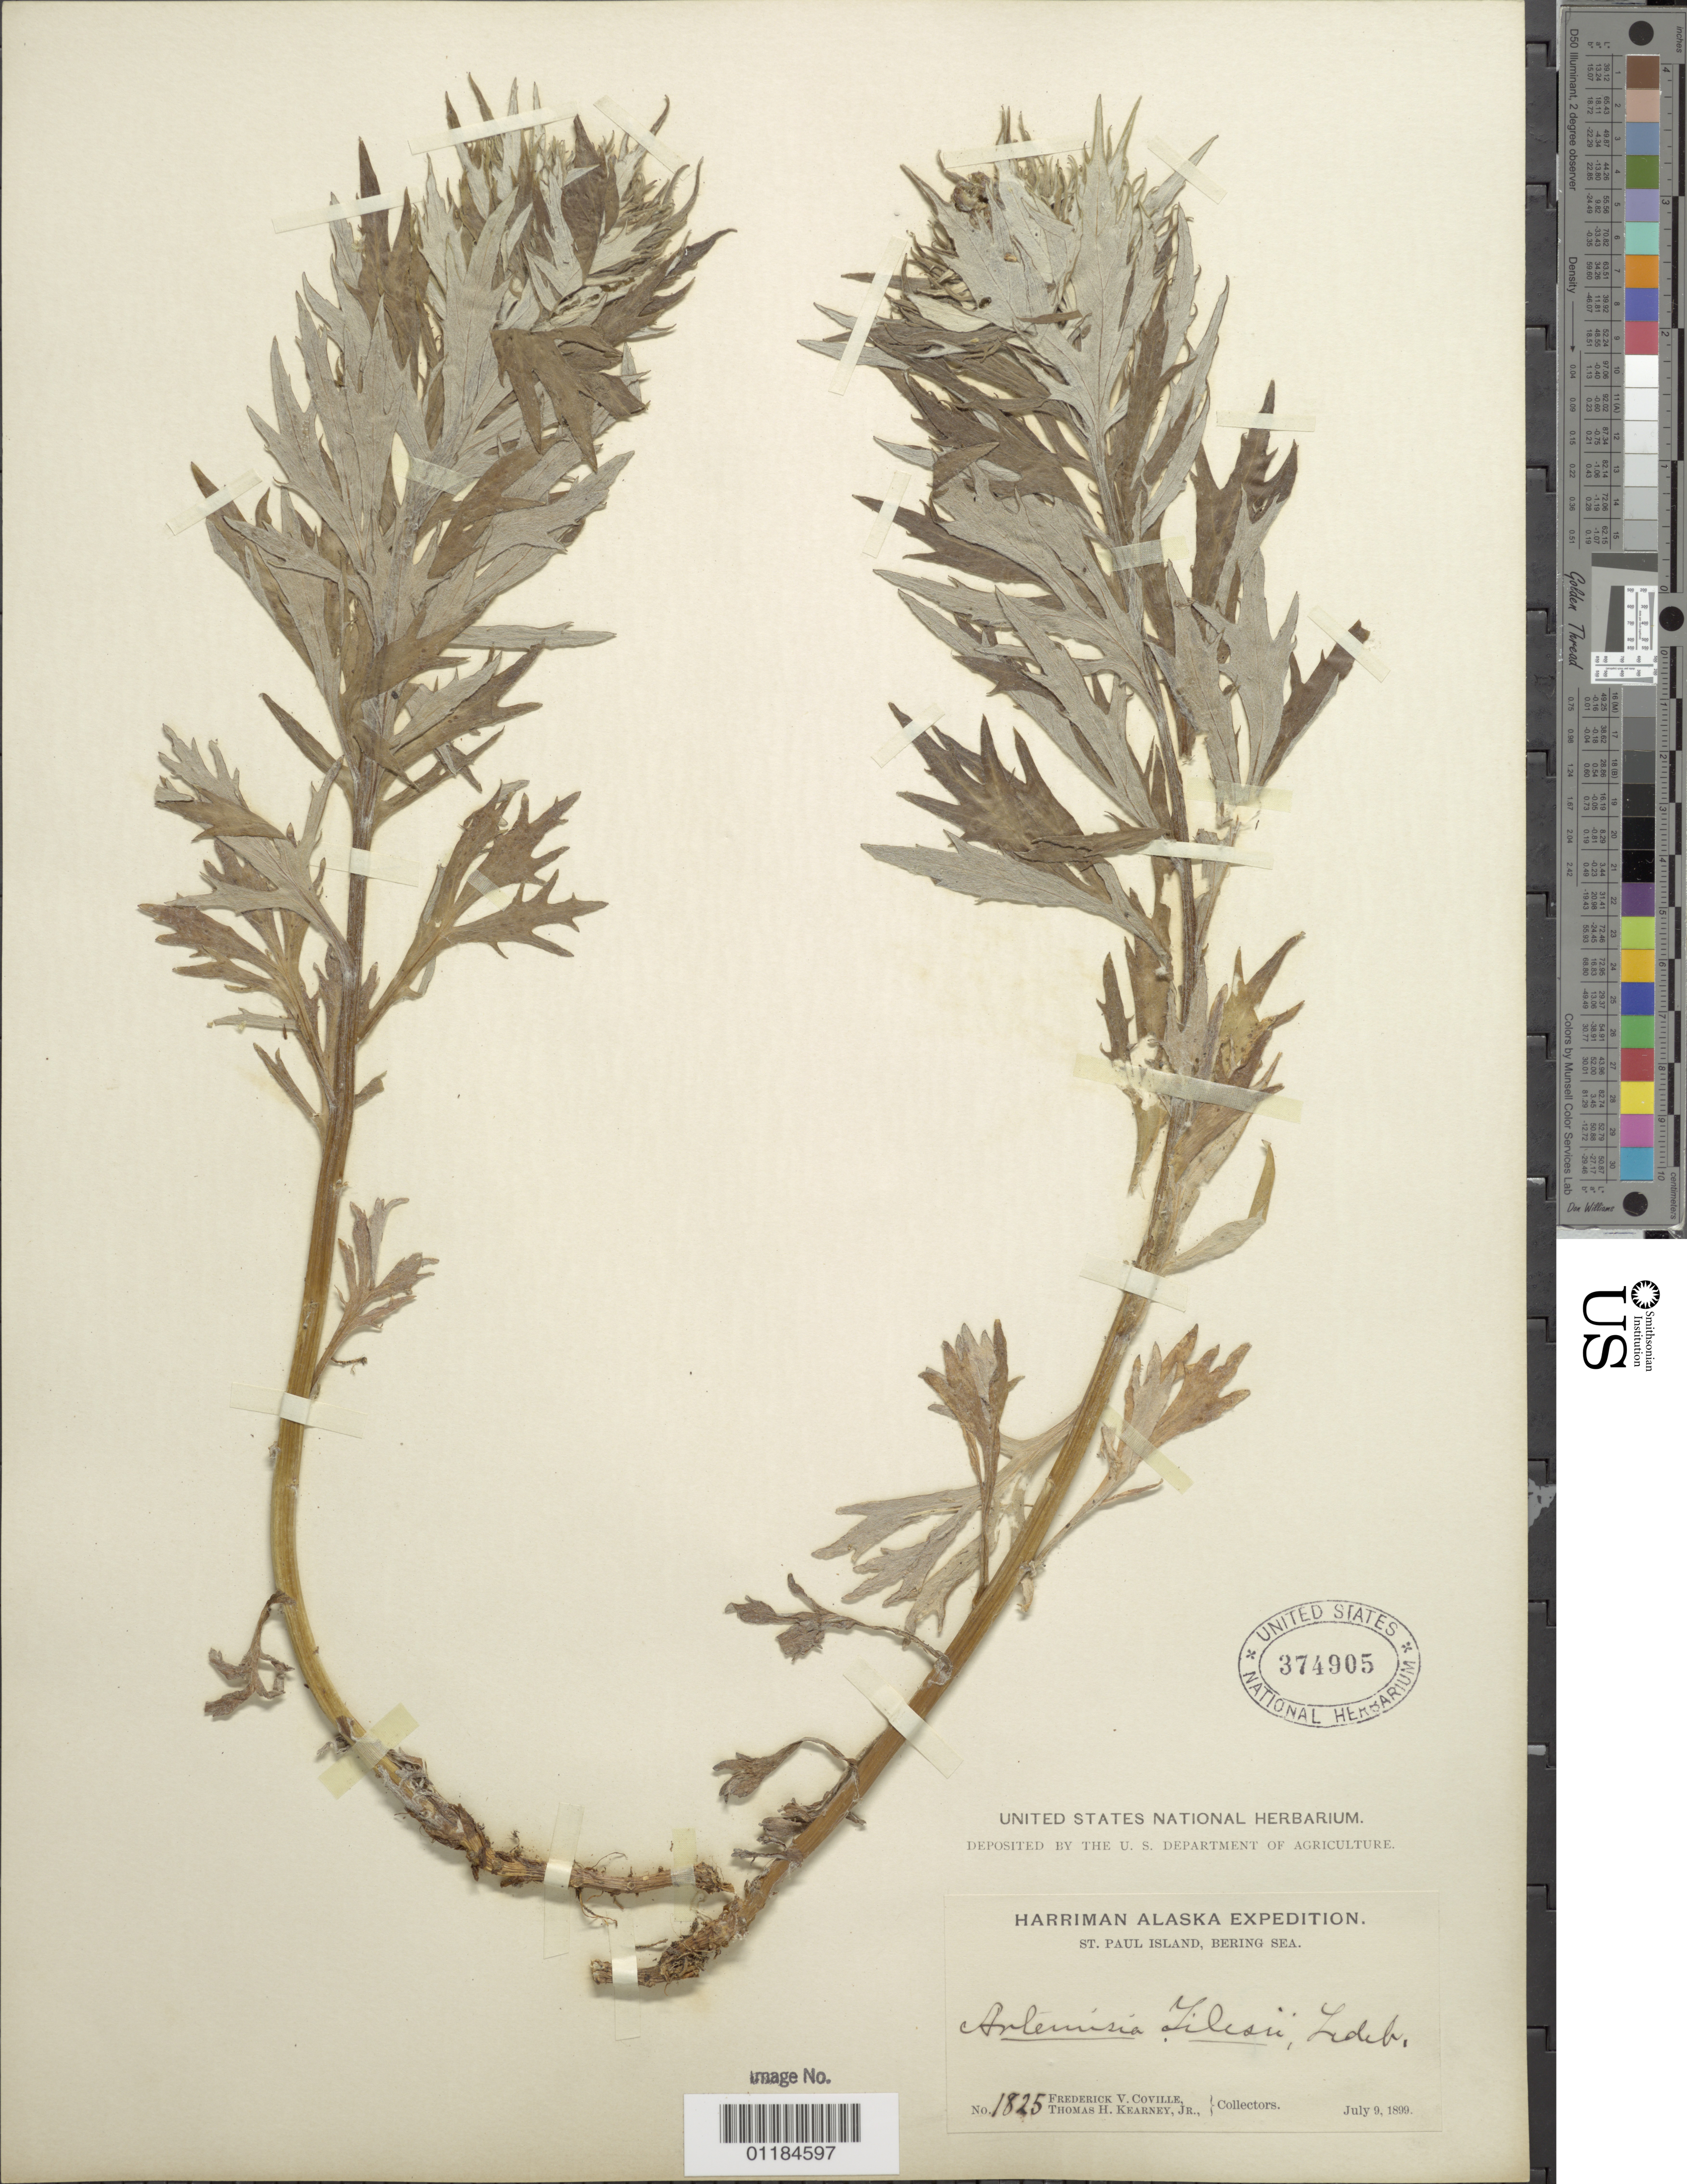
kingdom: Plantae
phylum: Tracheophyta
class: Magnoliopsida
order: Asterales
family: Asteraceae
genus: Artemisia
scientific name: Artemisia tilesii subsp. gormani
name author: (Rydb.) Hultén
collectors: F. V. Coville & T. H. Kearney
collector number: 1825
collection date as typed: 9 Jul 1899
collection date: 1899-07-09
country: United States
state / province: Alaska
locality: St. Paul Island, Bering Sea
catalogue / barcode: US 374905